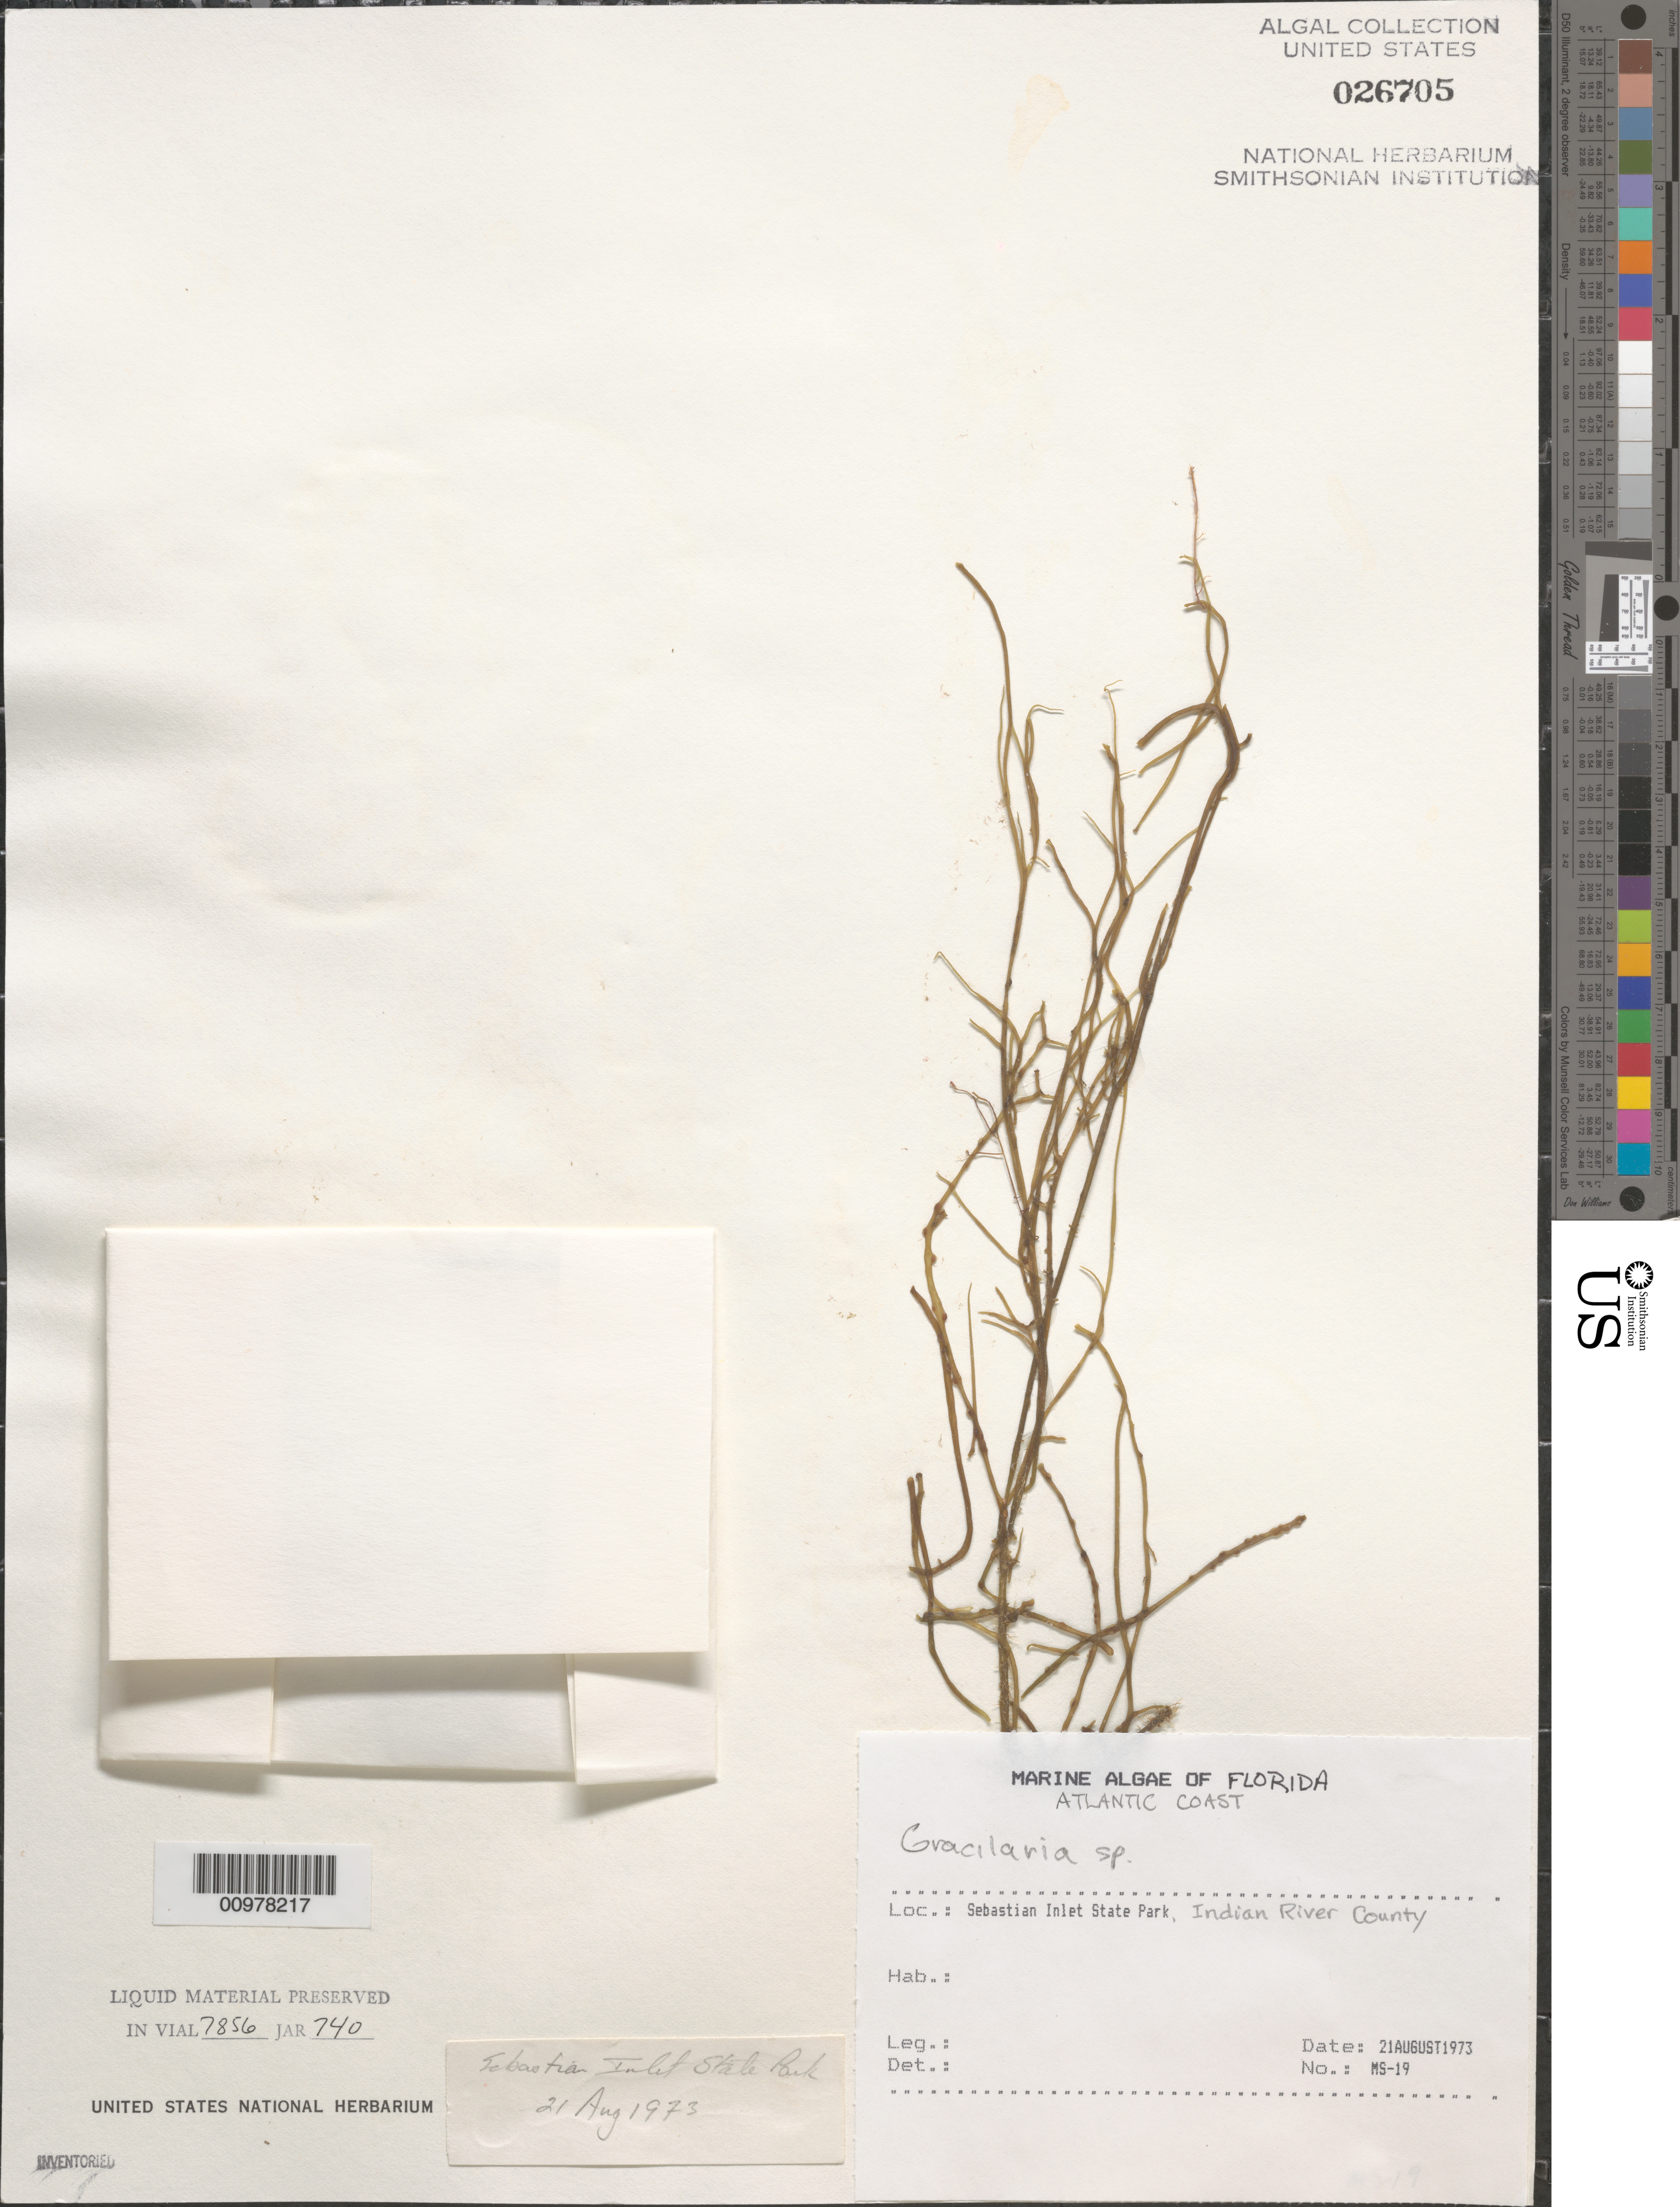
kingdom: Plantae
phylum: Rhodophyta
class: Florideophyceae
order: Gracilariales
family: Gracilariaceae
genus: Gracilaria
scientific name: Gracilaria sp.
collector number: MS-19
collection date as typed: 21 Aug 1973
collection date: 1973-08-21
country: United States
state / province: Florida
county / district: Indian River County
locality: Sebastian Inlet State Park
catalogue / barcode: US 26705